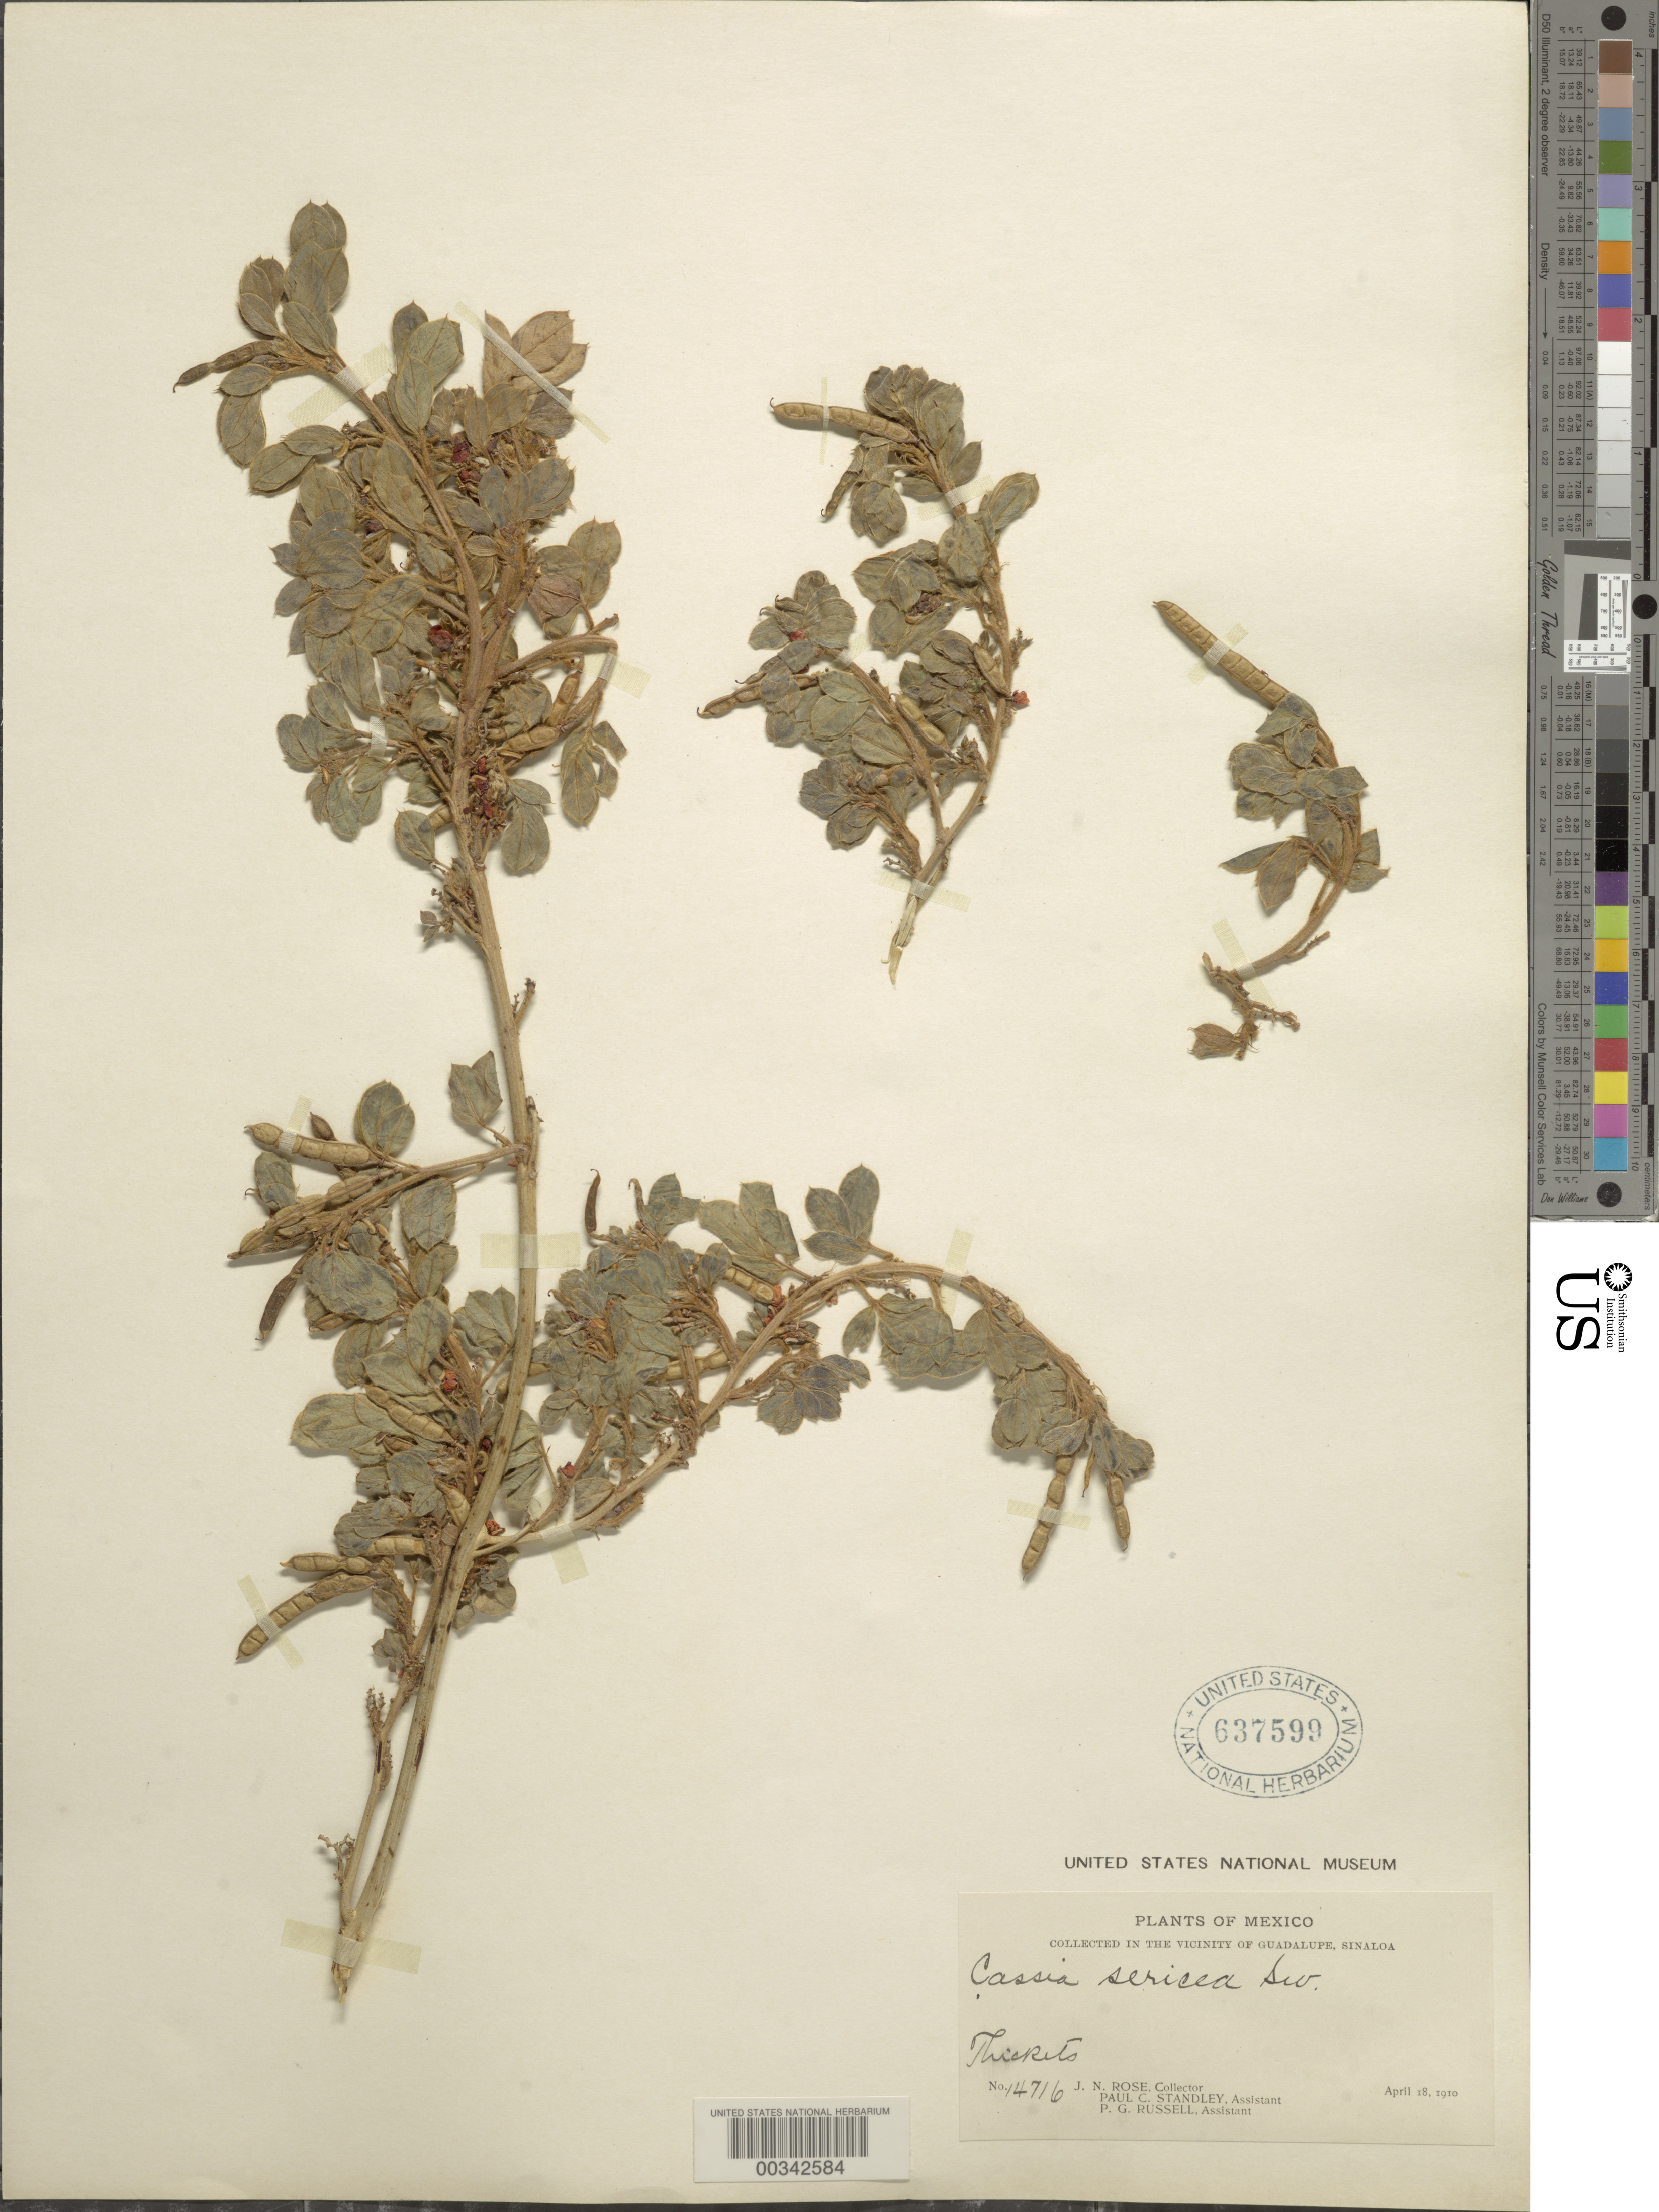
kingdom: Plantae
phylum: Tracheophyta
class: Magnoliopsida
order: Fabales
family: Fabaceae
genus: Senna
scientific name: Senna uniflora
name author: (Mill.) H.S. Irwin & Barneby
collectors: J. N. Rose, P. C. Standley & P. G. Russell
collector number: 14716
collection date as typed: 18 Apr 1910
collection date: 1910-04-18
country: Mexico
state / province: Sinaloa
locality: Guadalupe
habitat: Thickets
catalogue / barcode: US 637599